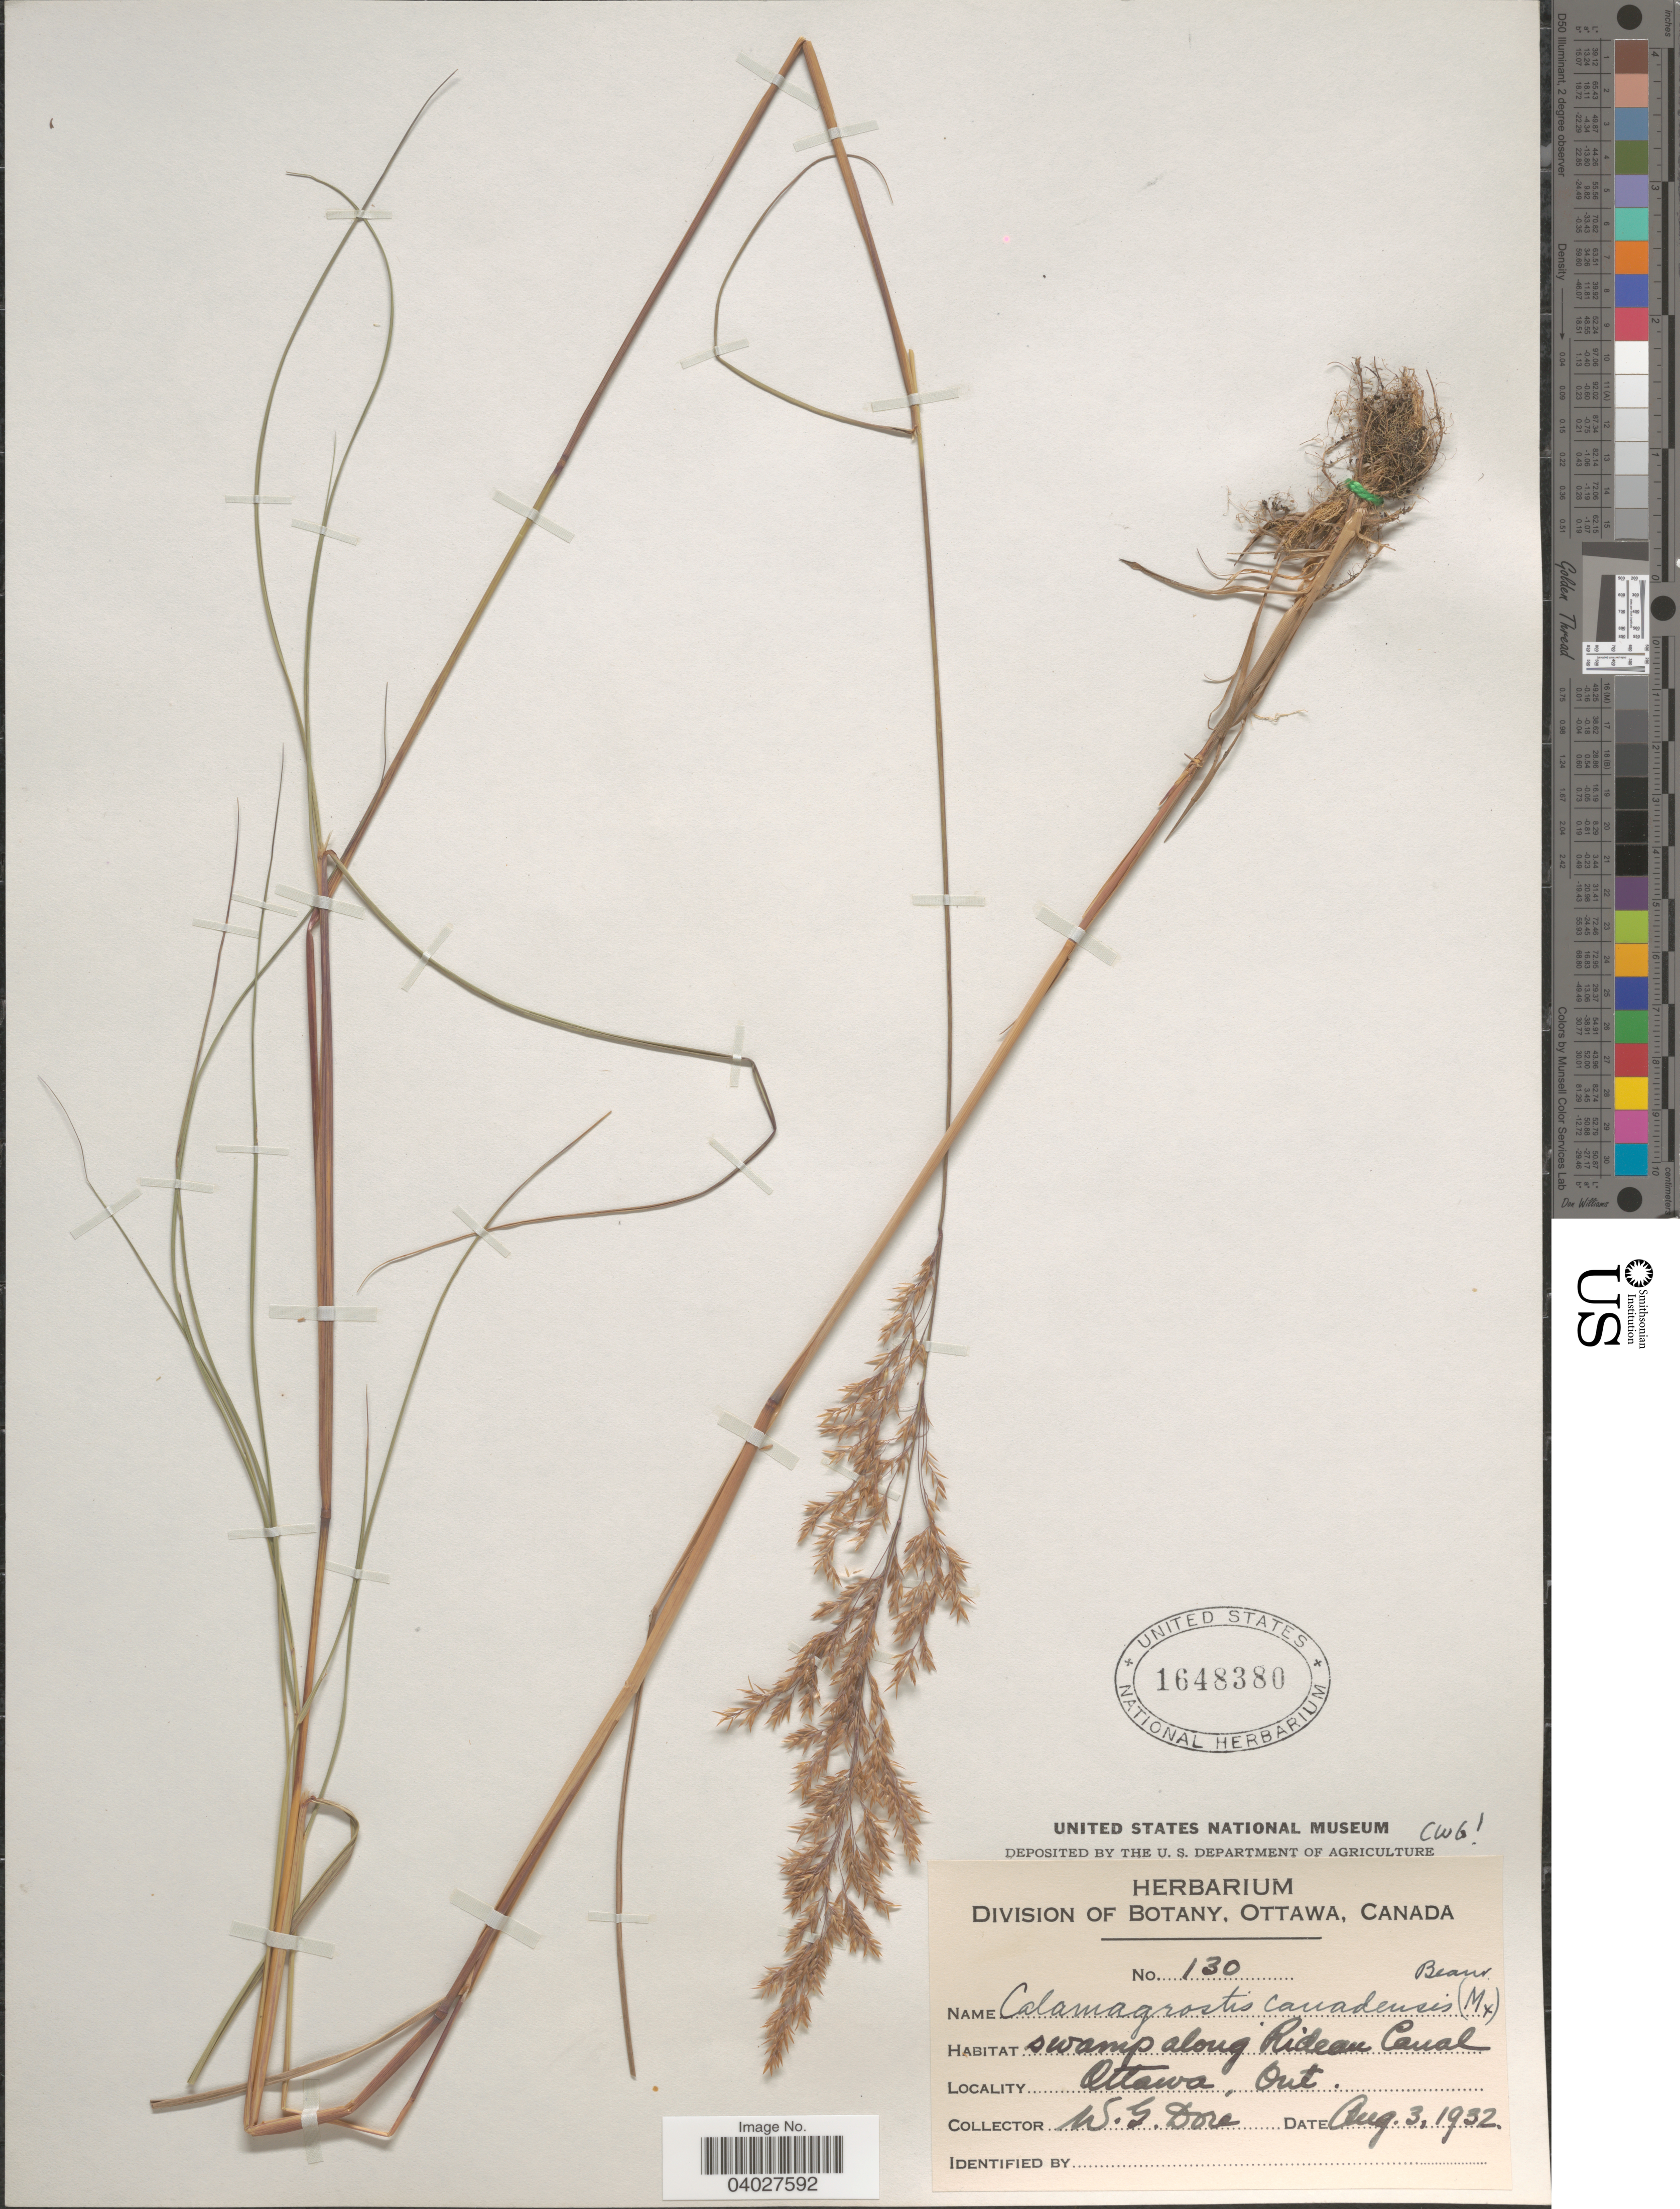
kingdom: Plantae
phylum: Tracheophyta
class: Liliopsida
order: Poales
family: Poaceae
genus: Calamagrostis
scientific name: Calamagrostis canadensis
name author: (Michx.) P. Beauv.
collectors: W. Dore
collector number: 130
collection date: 1932-08-03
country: Canada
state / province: Ontario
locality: Swamp along Rideau Canal. Ottawa.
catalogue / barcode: US 1648380